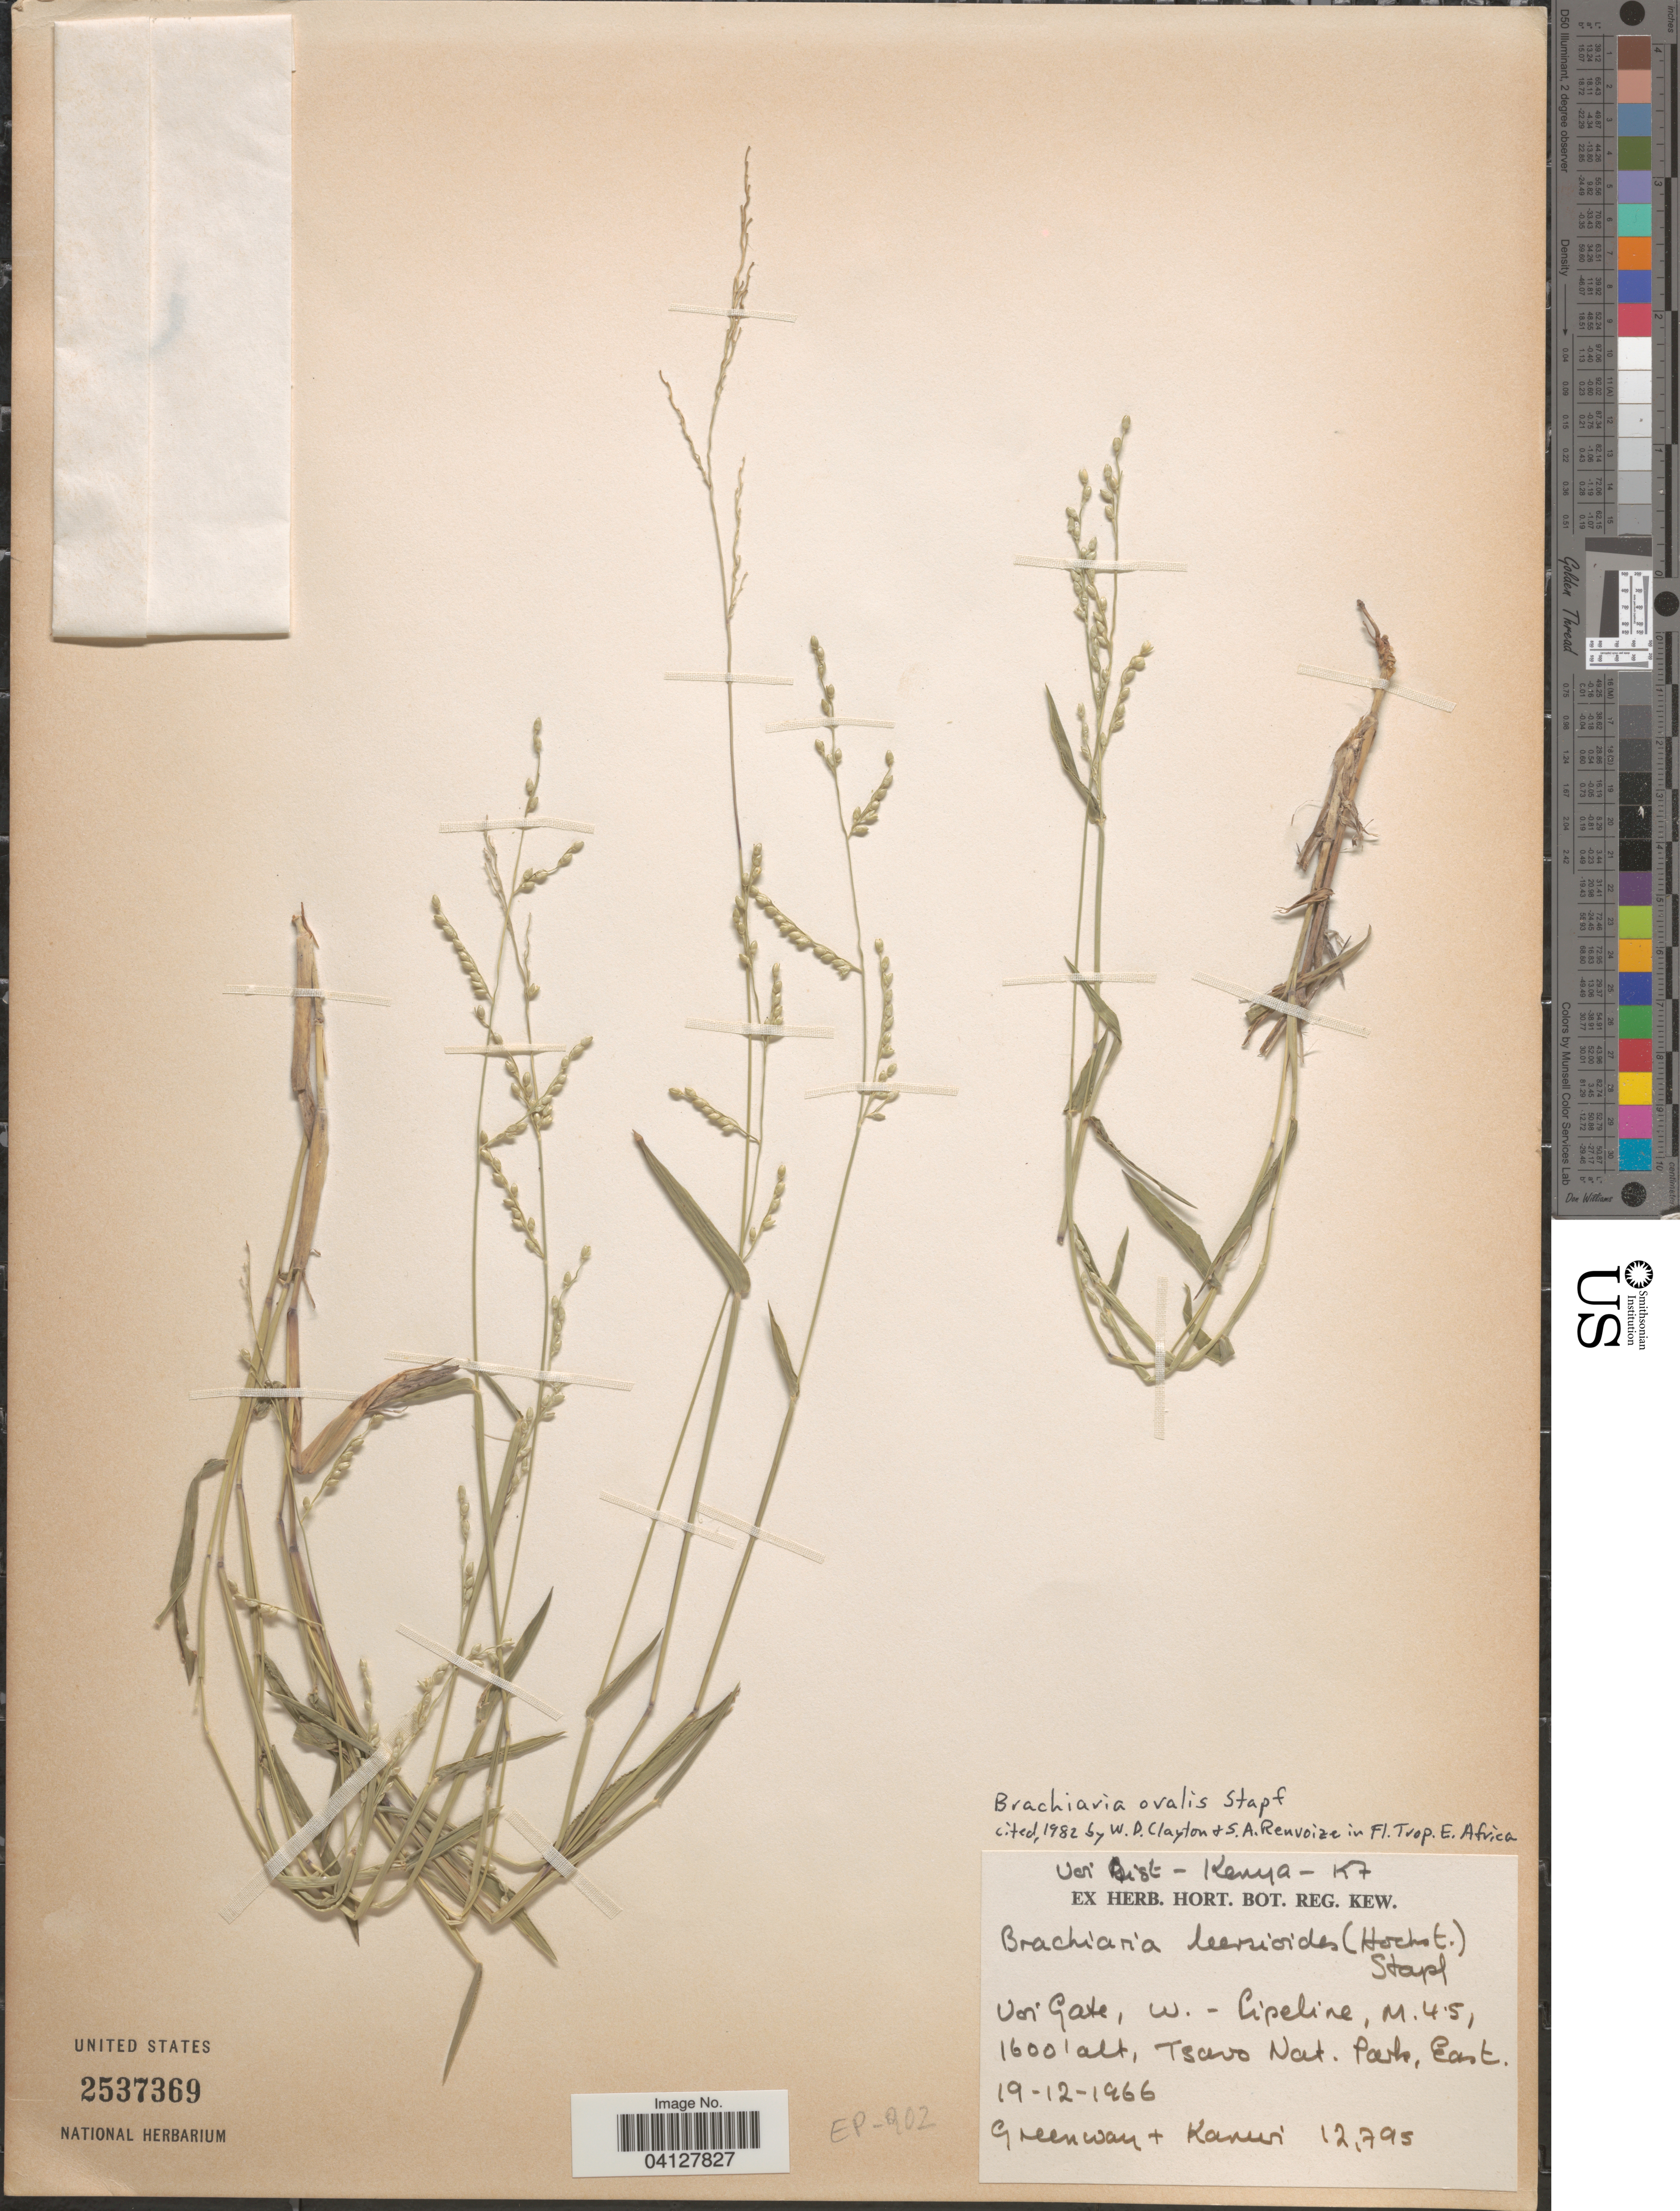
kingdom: Plantae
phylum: Tracheophyta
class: Liliopsida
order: Poales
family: Poaceae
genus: Brachiaria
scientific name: Brachiaria leersioides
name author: (Hochst.) Stapf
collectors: Greenway & -. Kanuri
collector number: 12795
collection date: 1966-12-19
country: Kenya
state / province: Taita Taveta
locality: Voi Dist.- K7. Voi Gate, W. - Pipeline, M. 45, Tsaro Nat. Park, East.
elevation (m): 488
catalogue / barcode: US 2537369